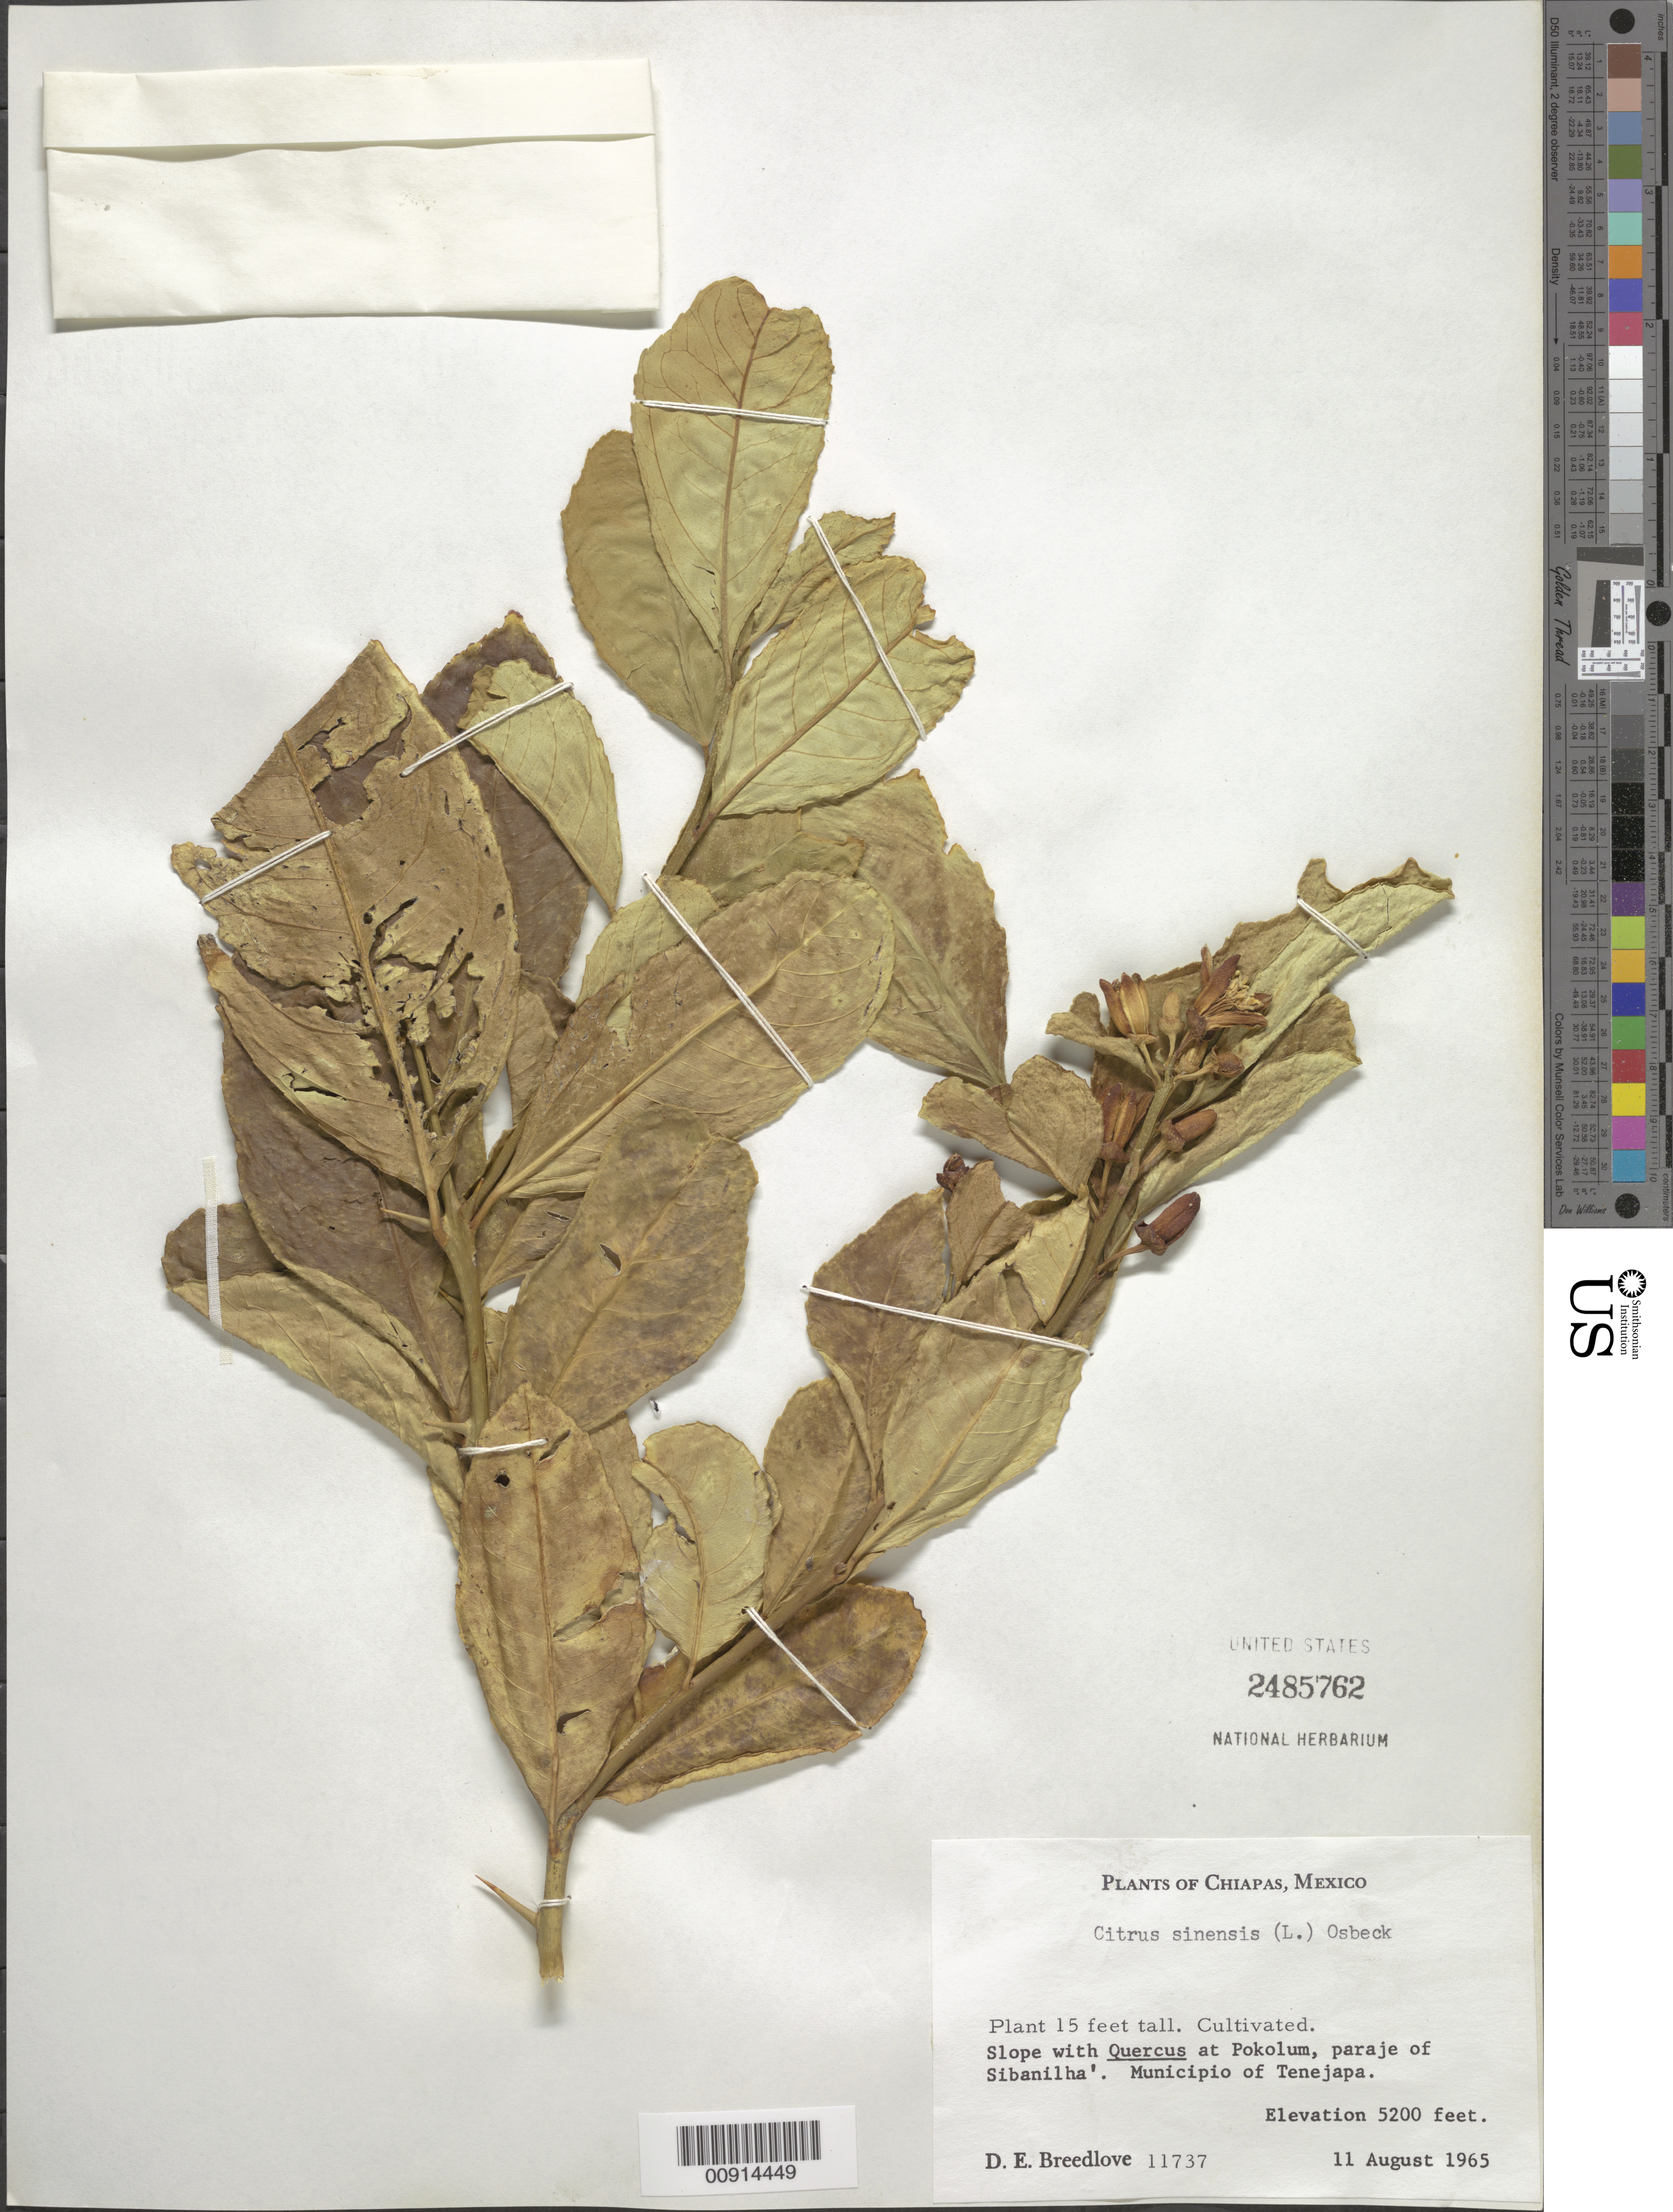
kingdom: Plantae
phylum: Tracheophyta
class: Magnoliopsida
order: Sapindales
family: Rutaceae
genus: Citrus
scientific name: Citrus x sinensis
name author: (L.) Osbeck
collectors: D. E. Breedlove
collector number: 11737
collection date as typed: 11 Aug 1965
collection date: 1965-08-11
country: Mexico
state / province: Chiapas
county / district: Tenejapa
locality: At Pokolum, paraje of Sibanilha'. Municipio de Tenejapa, Chiapas.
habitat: Slope with Quercus.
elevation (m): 1585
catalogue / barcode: US 2485762